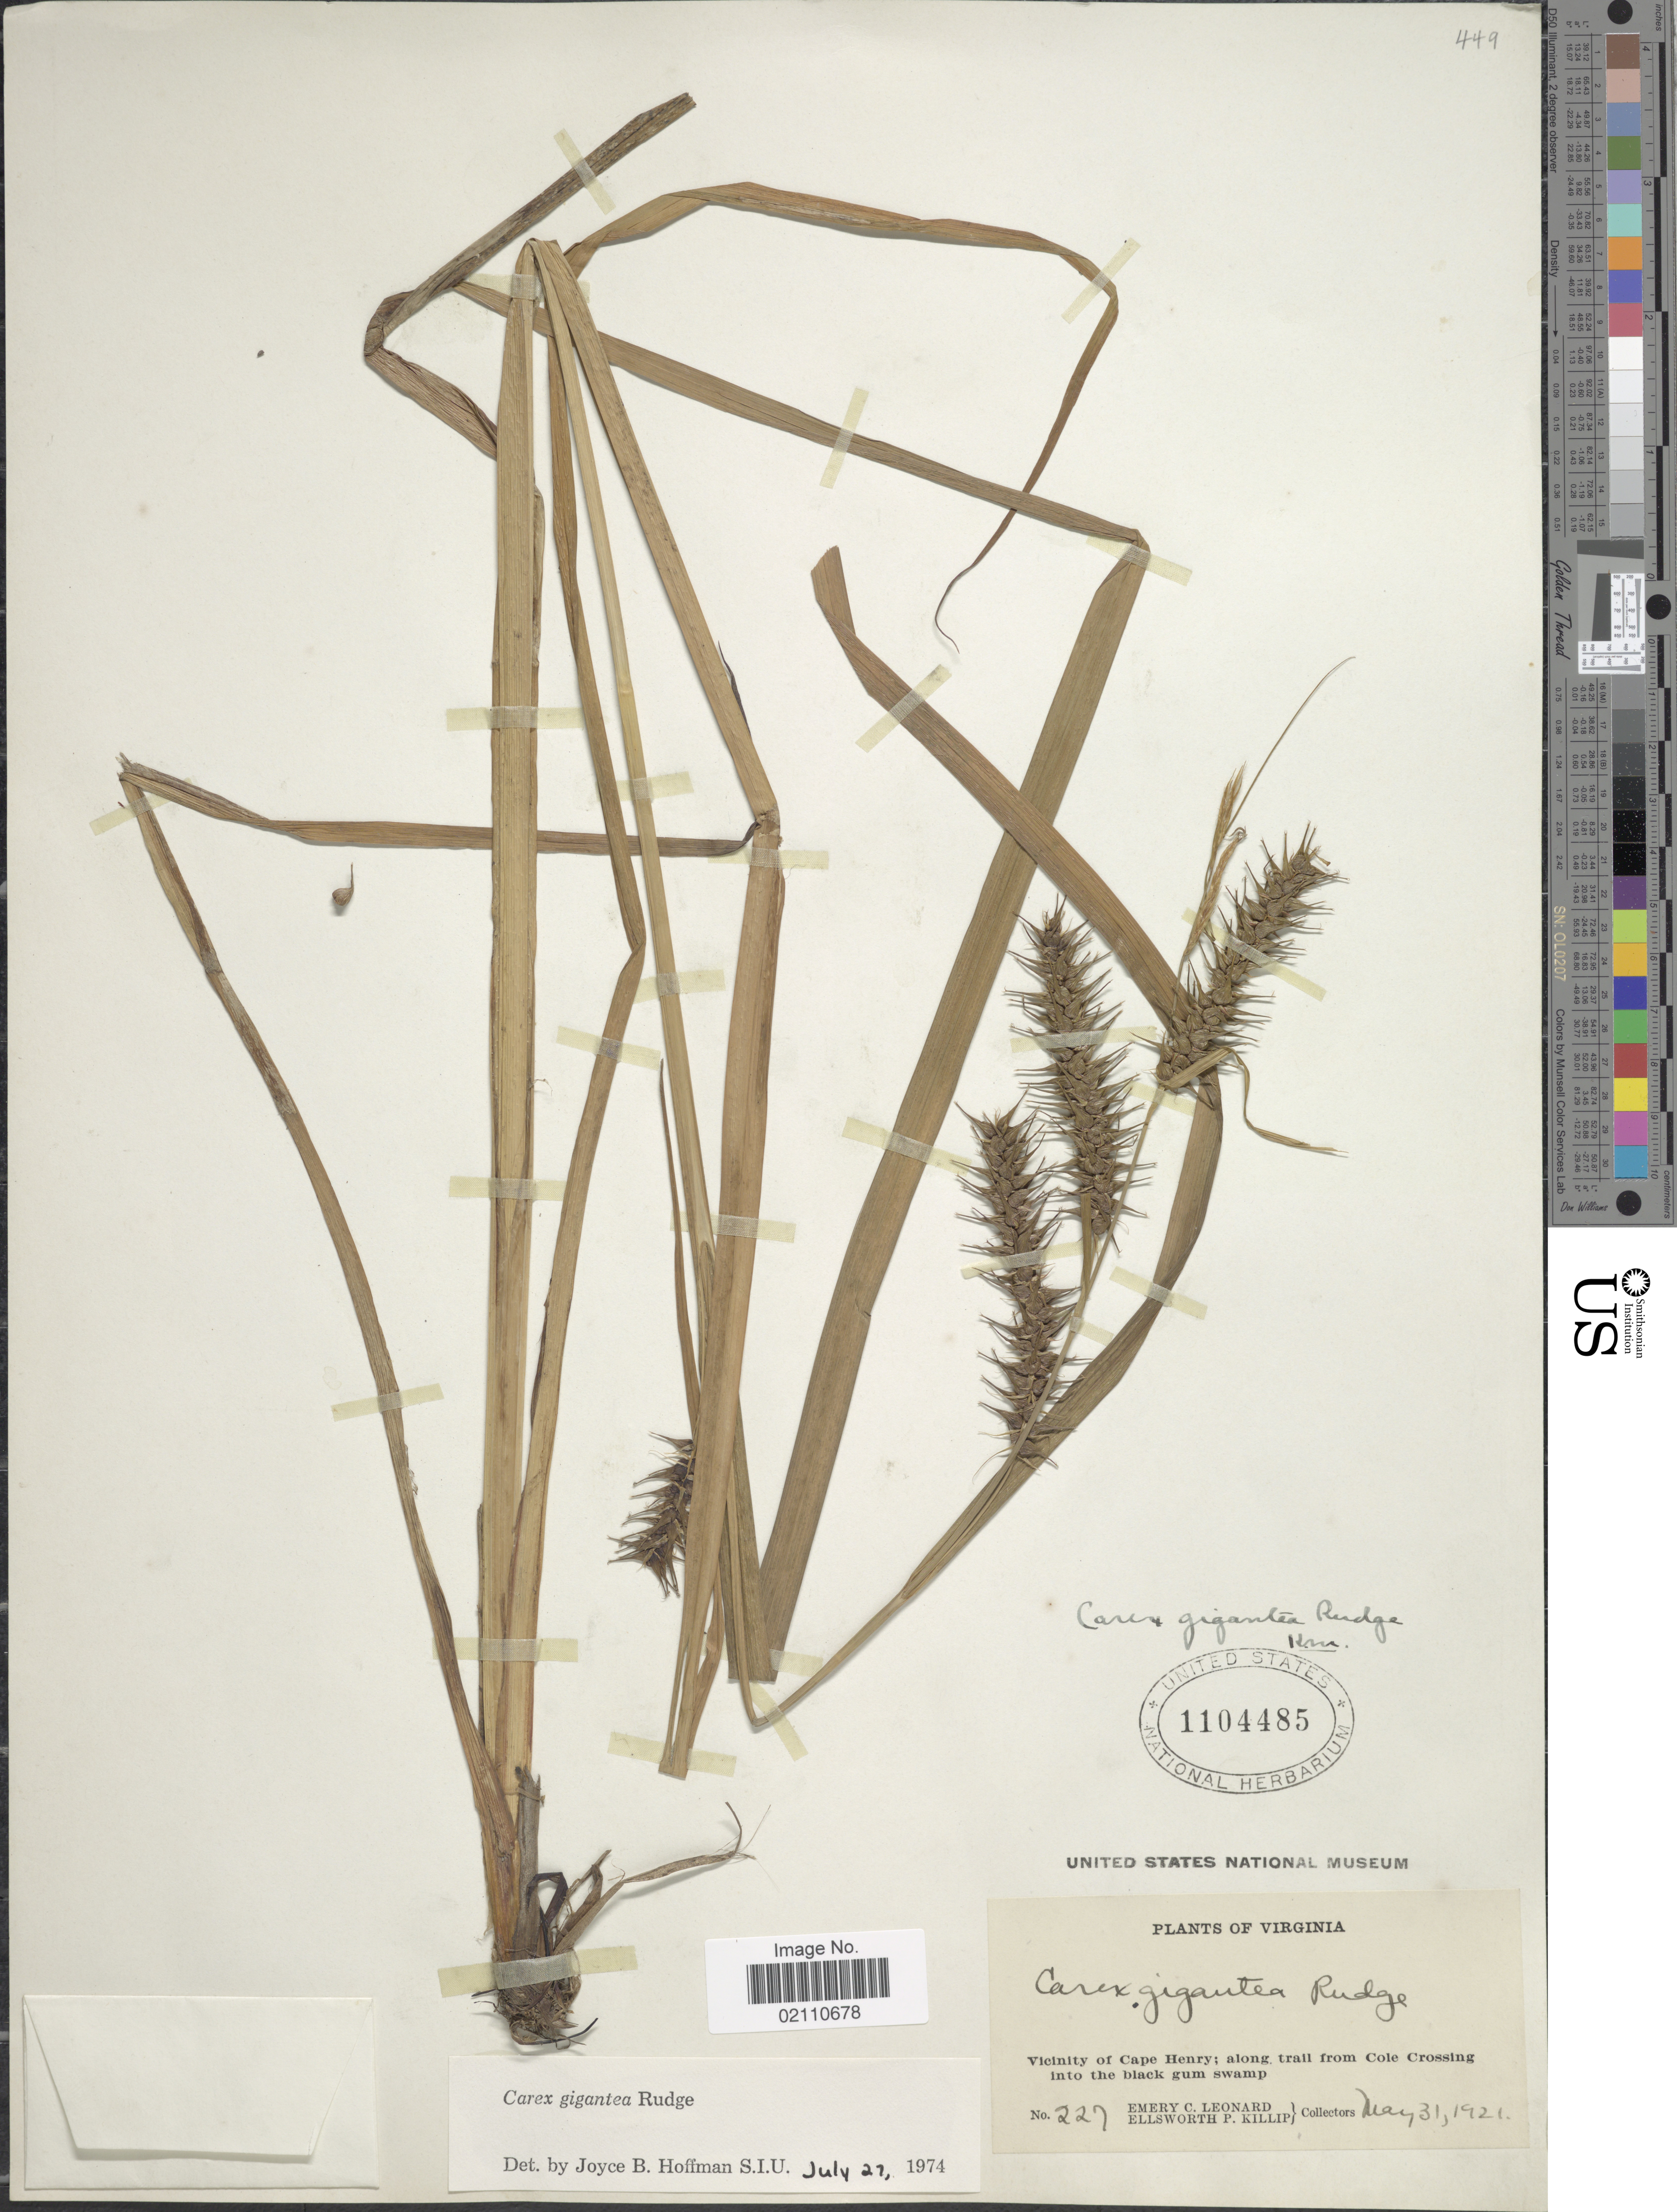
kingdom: Plantae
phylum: Tracheophyta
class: Liliopsida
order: Poales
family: Cyperaceae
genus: Carex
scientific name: Carex gigantea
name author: Rudge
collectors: E. C. Leonard & E. P. Killip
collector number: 227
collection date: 1921-05-31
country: United States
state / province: Virginia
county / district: City of Virginia Beach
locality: Vicinity of Cape Henry; along trail from Cole Crossing into the black gun swamp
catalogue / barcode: US 1104485